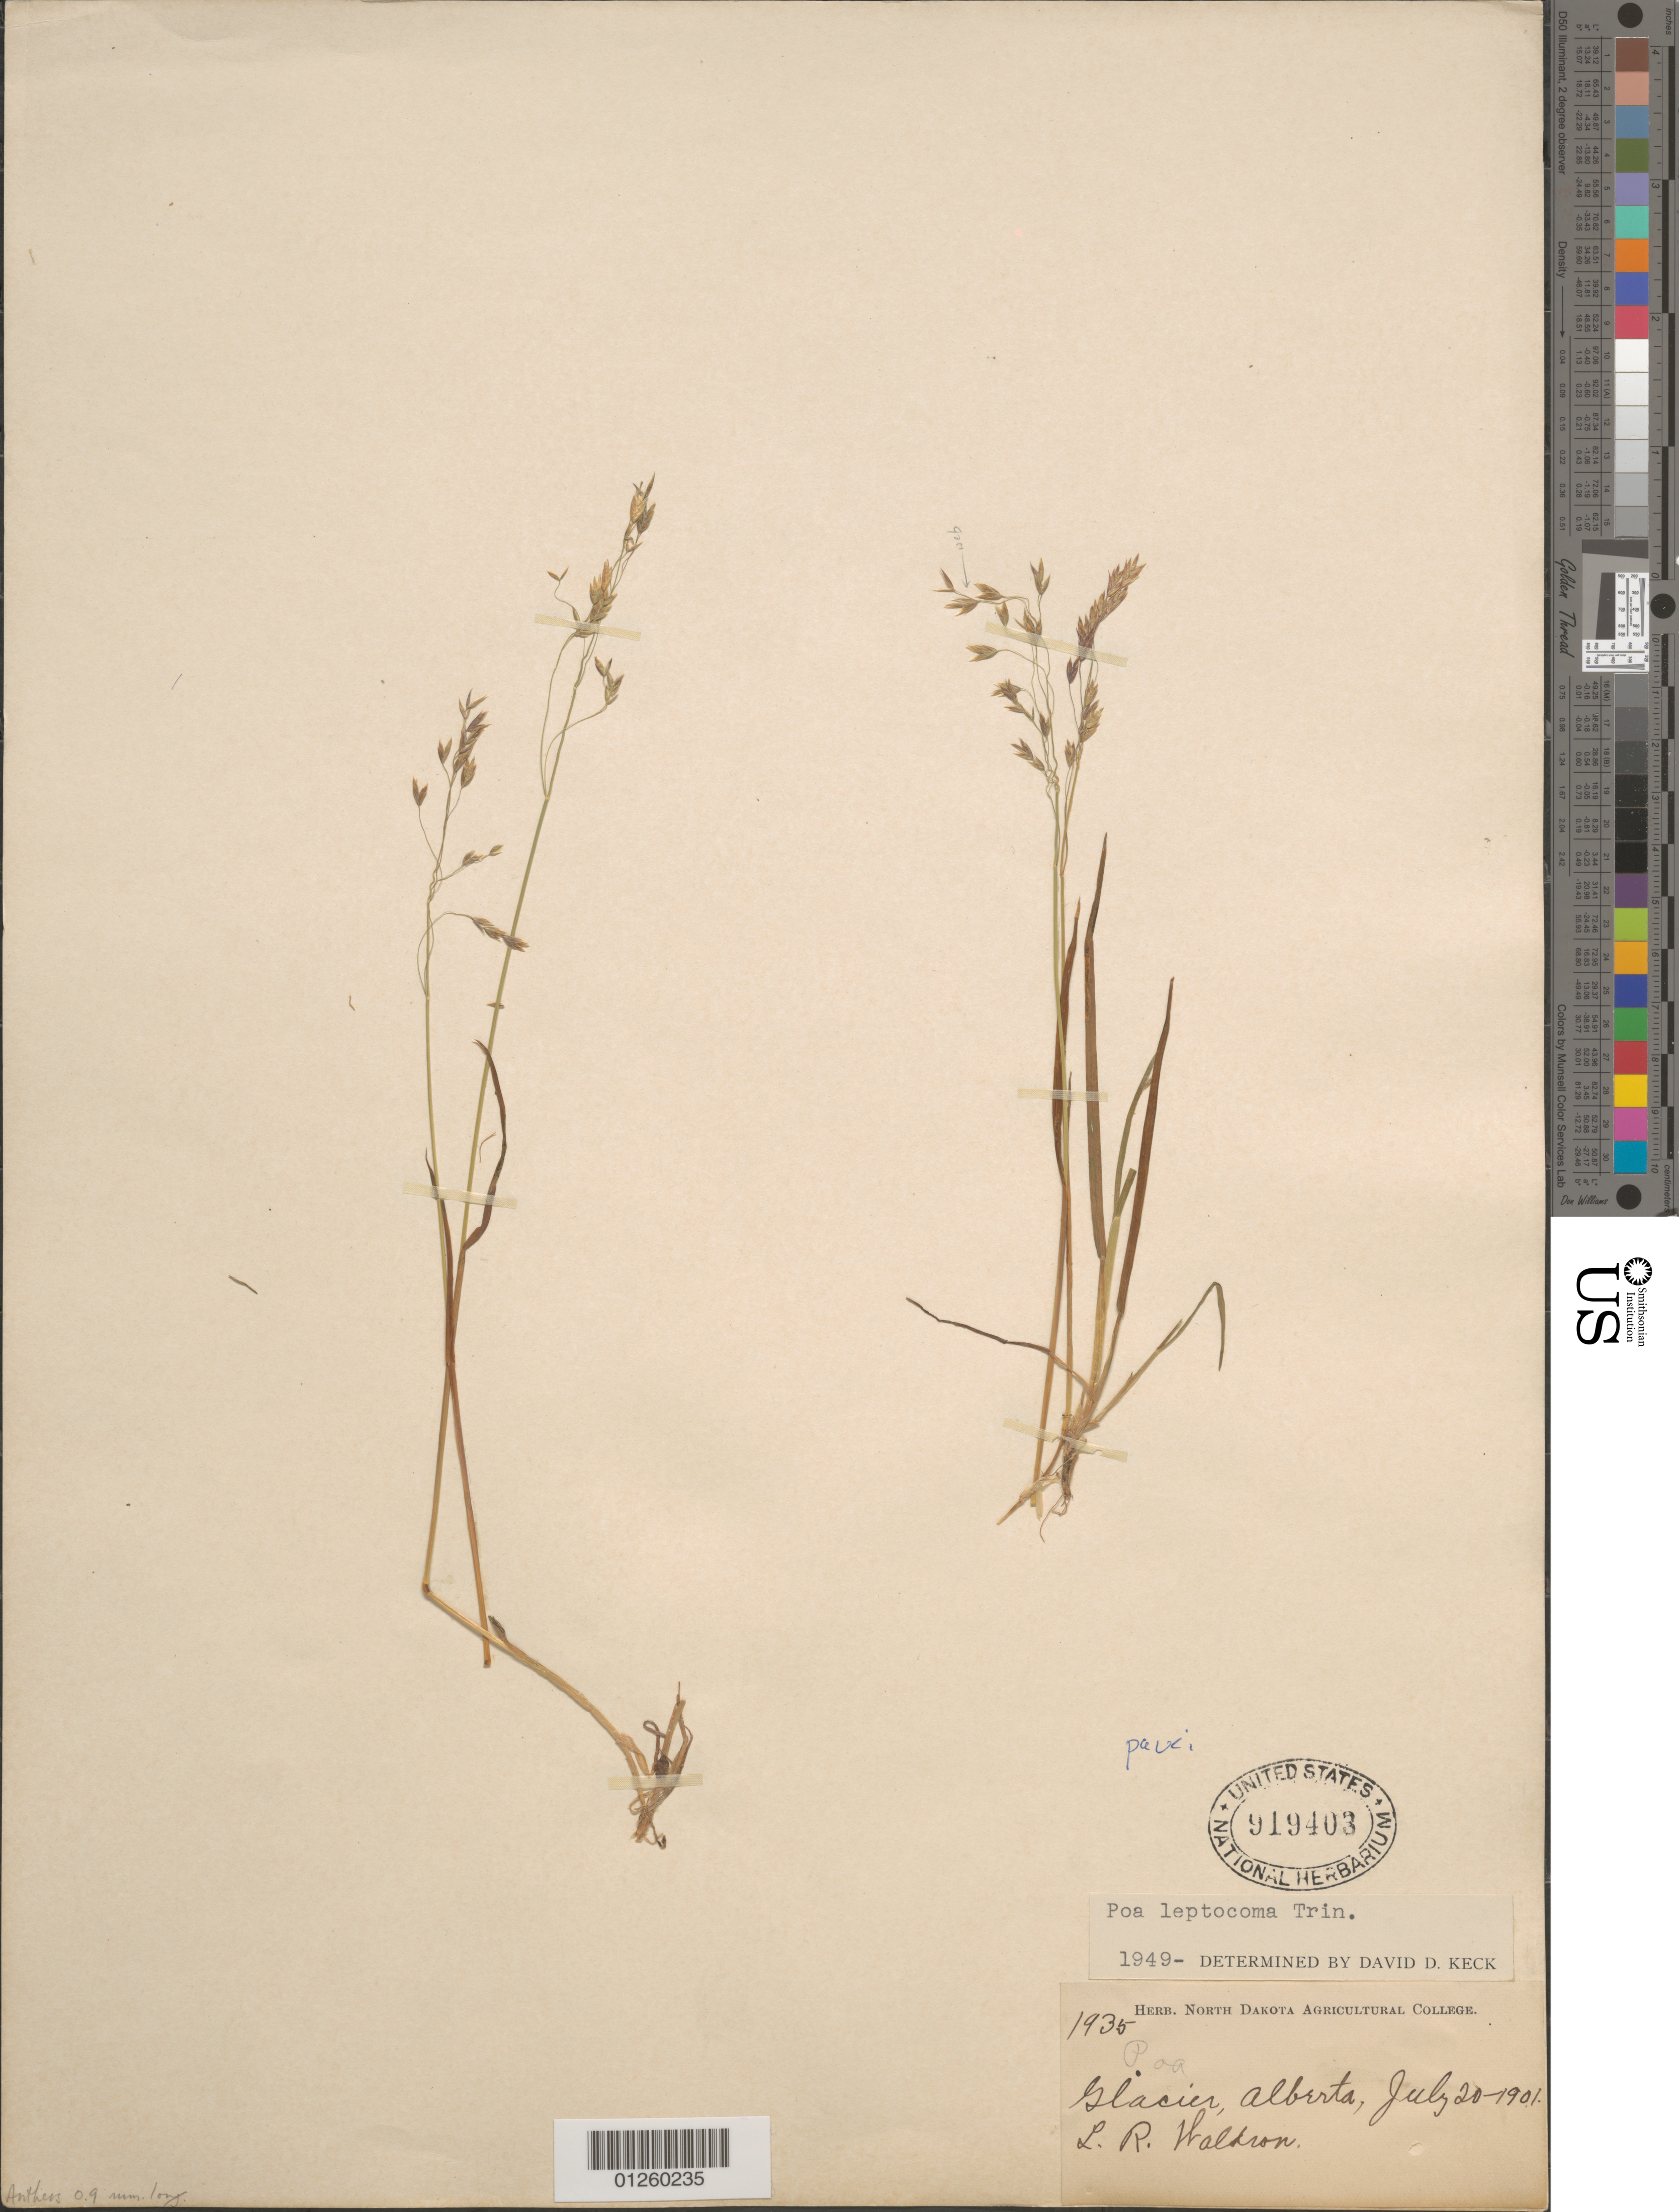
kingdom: Plantae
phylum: Tracheophyta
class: Liliopsida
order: Poales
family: Poaceae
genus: Poa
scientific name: Poa paucispicula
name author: Scribn. & Merr.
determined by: Soreng, Robert J., Research Associate (BOT), Smithsonian Institution - National Museum of Natural History (UNITED STATES)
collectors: L. Waldron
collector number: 1935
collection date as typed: July 20-1901,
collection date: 1901-07-20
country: Canada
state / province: Alberta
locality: Glacier, Alberta.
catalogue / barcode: US 919403